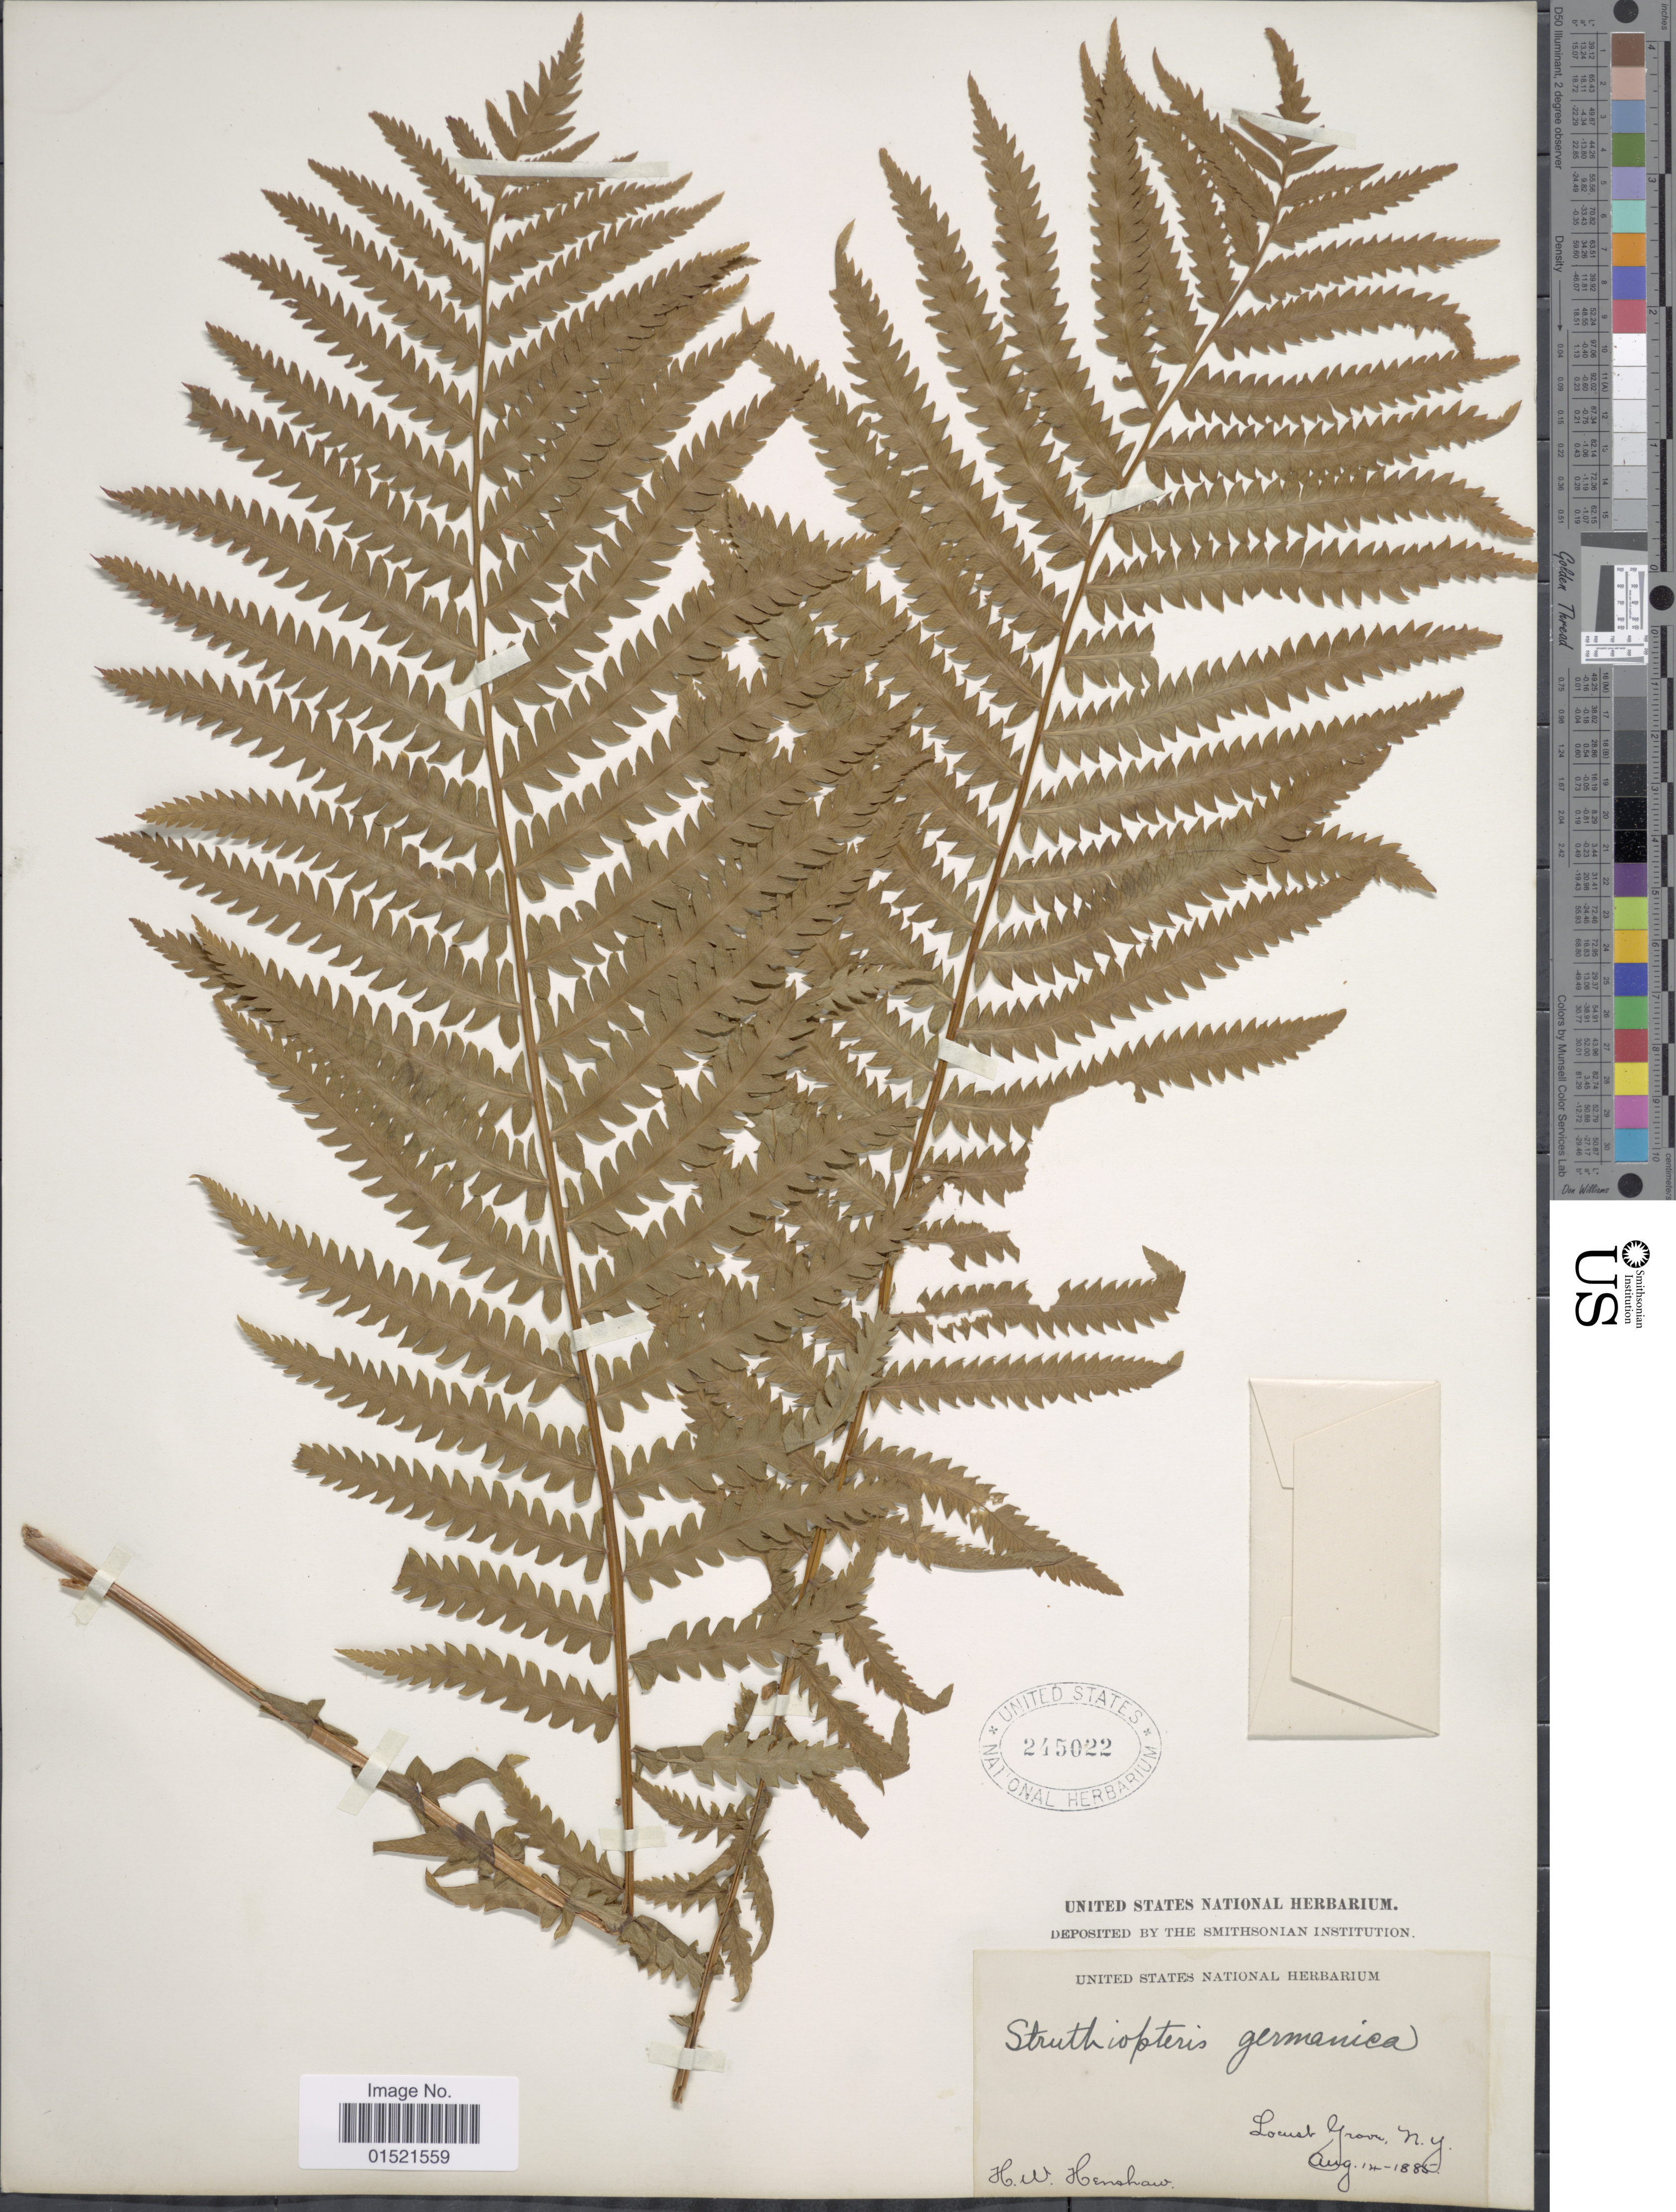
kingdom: Plantae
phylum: Tracheophyta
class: Polypodiopsida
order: Polypodiales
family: Onocleaceae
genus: Matteuccia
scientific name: Matteuccia struthiopteris var. pensylvanica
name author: (Willd.) C.V. Morton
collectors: H. Henshaw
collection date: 1885-08-14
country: United States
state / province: New York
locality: Locust Grove.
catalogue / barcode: US 245022